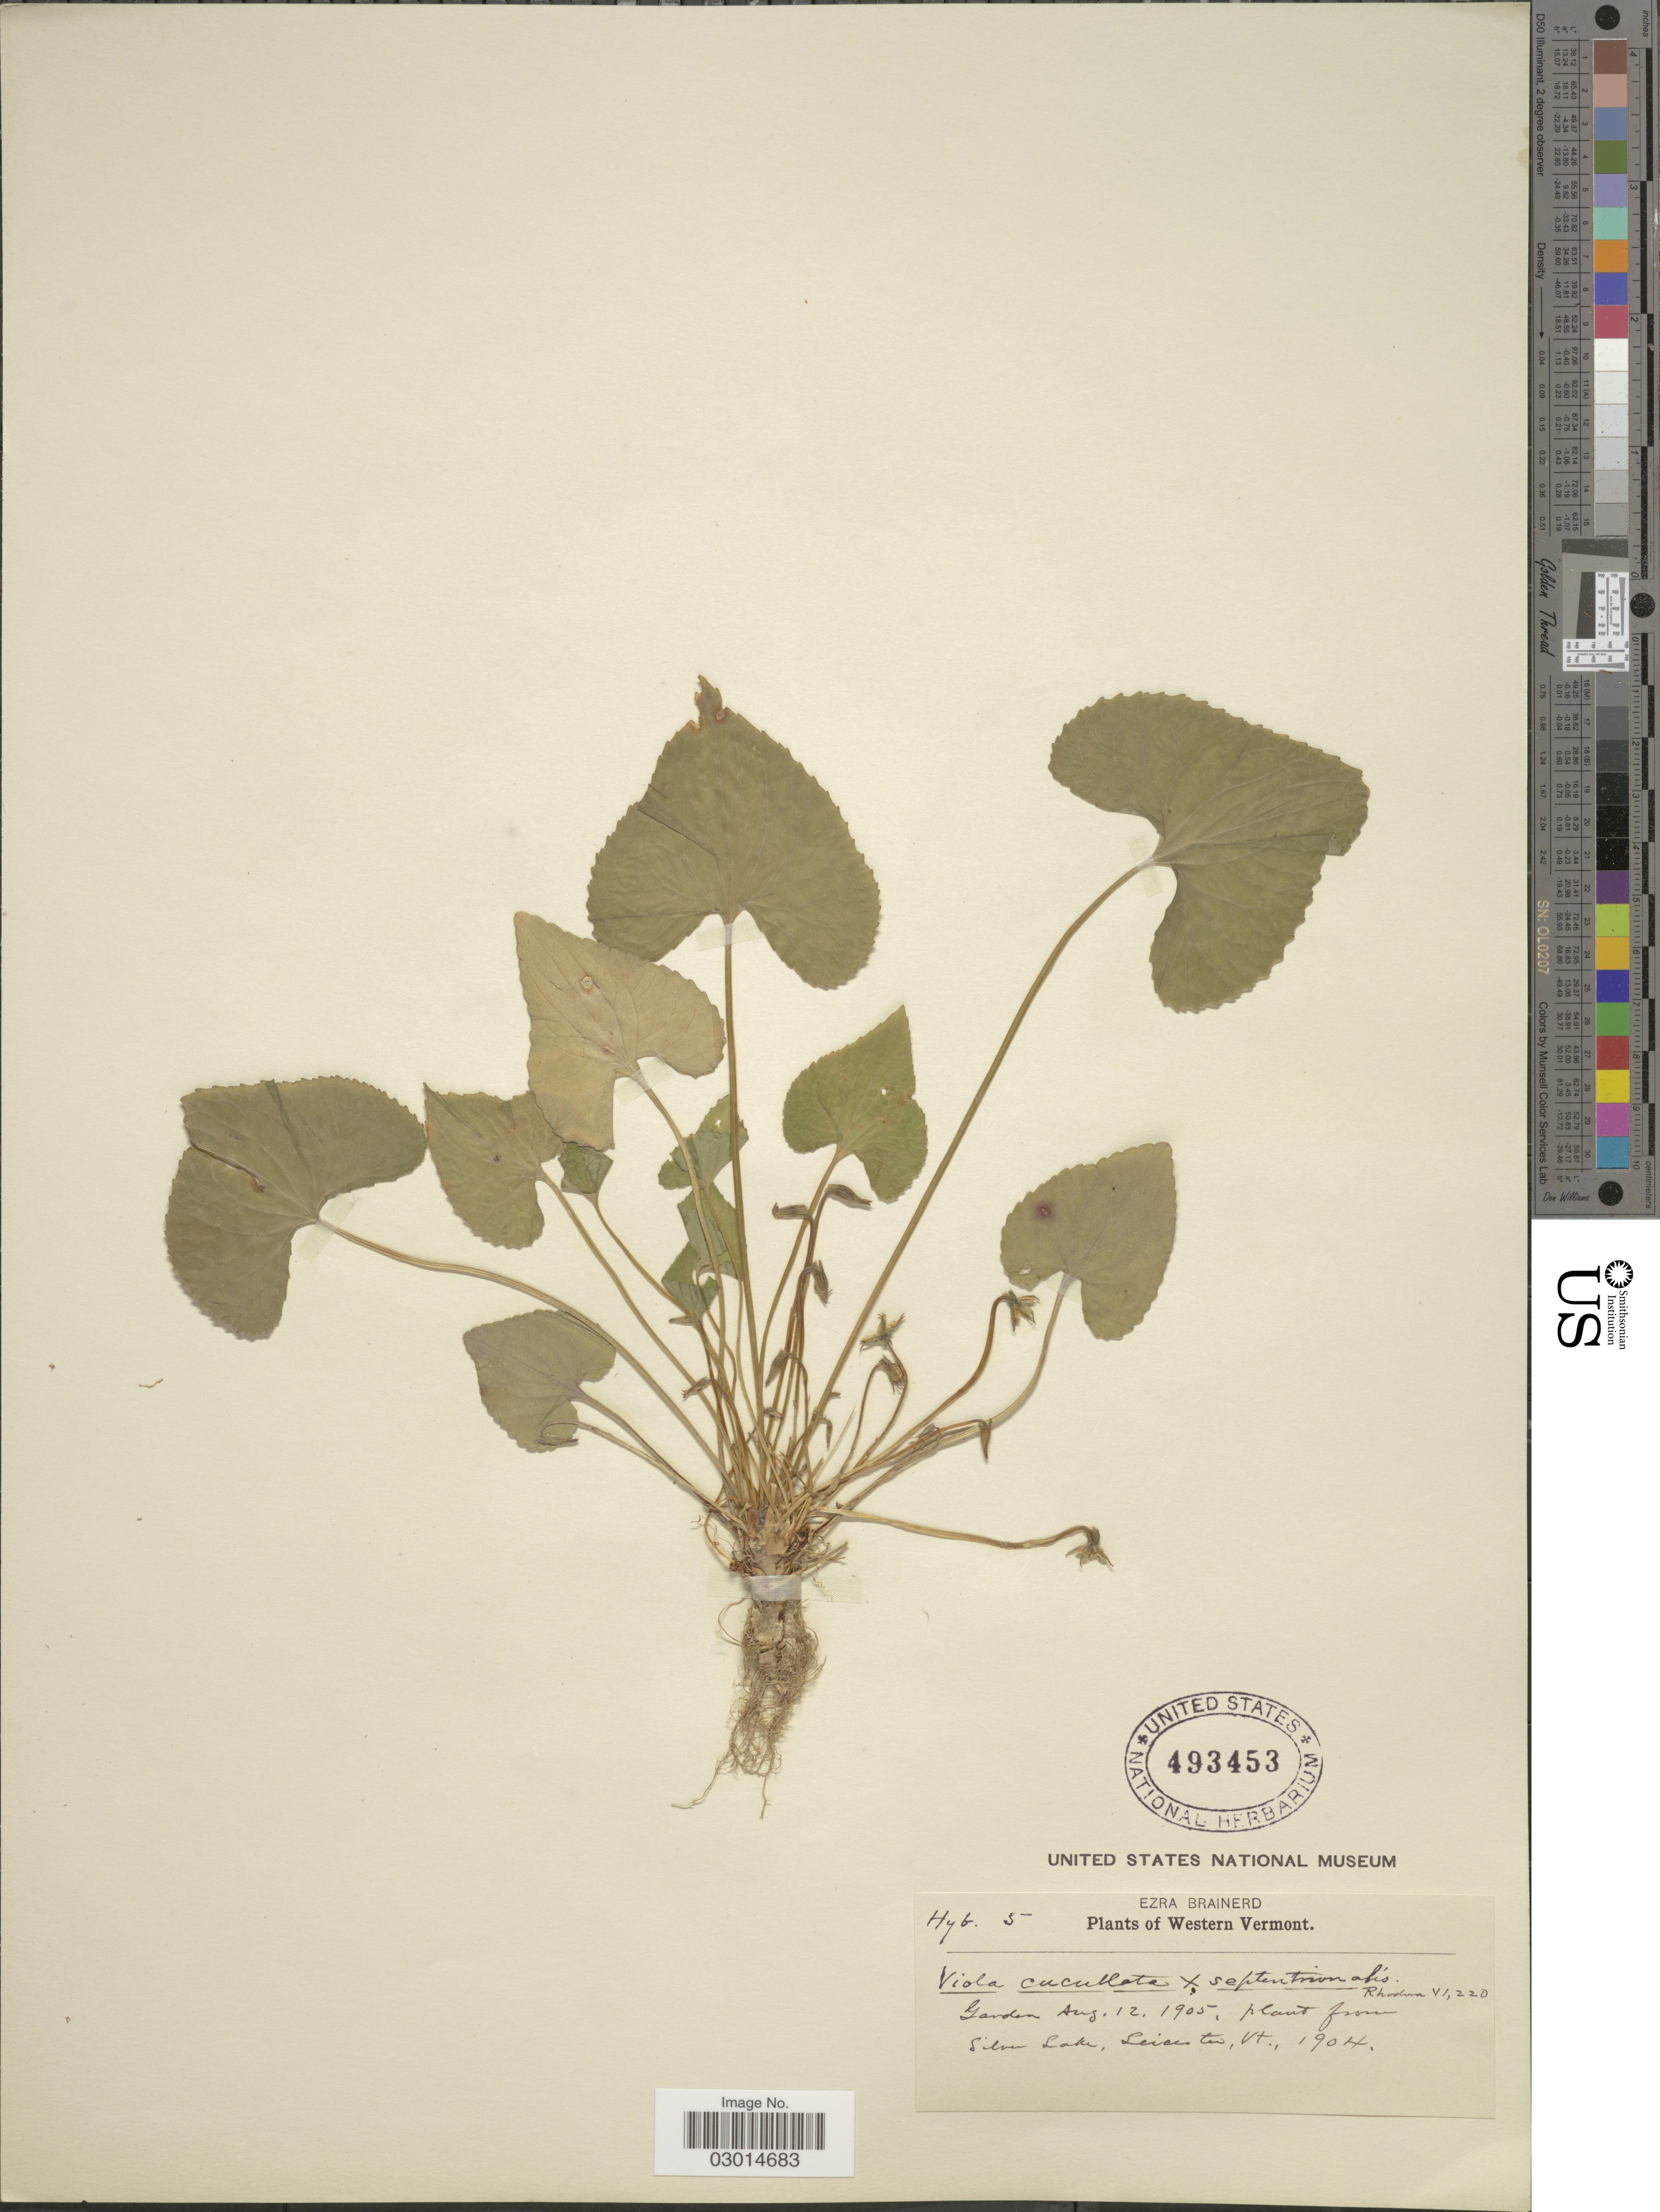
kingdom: Plantae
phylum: Tracheophyta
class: Magnoliopsida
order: Malpighiales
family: Violaceae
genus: Viola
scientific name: Viola cucullata x V. septentrionalis Greene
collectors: E. Brainerd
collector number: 5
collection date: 1905-08-12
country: United States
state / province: Vermont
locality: Western Vermont. Garden.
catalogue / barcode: US 493453